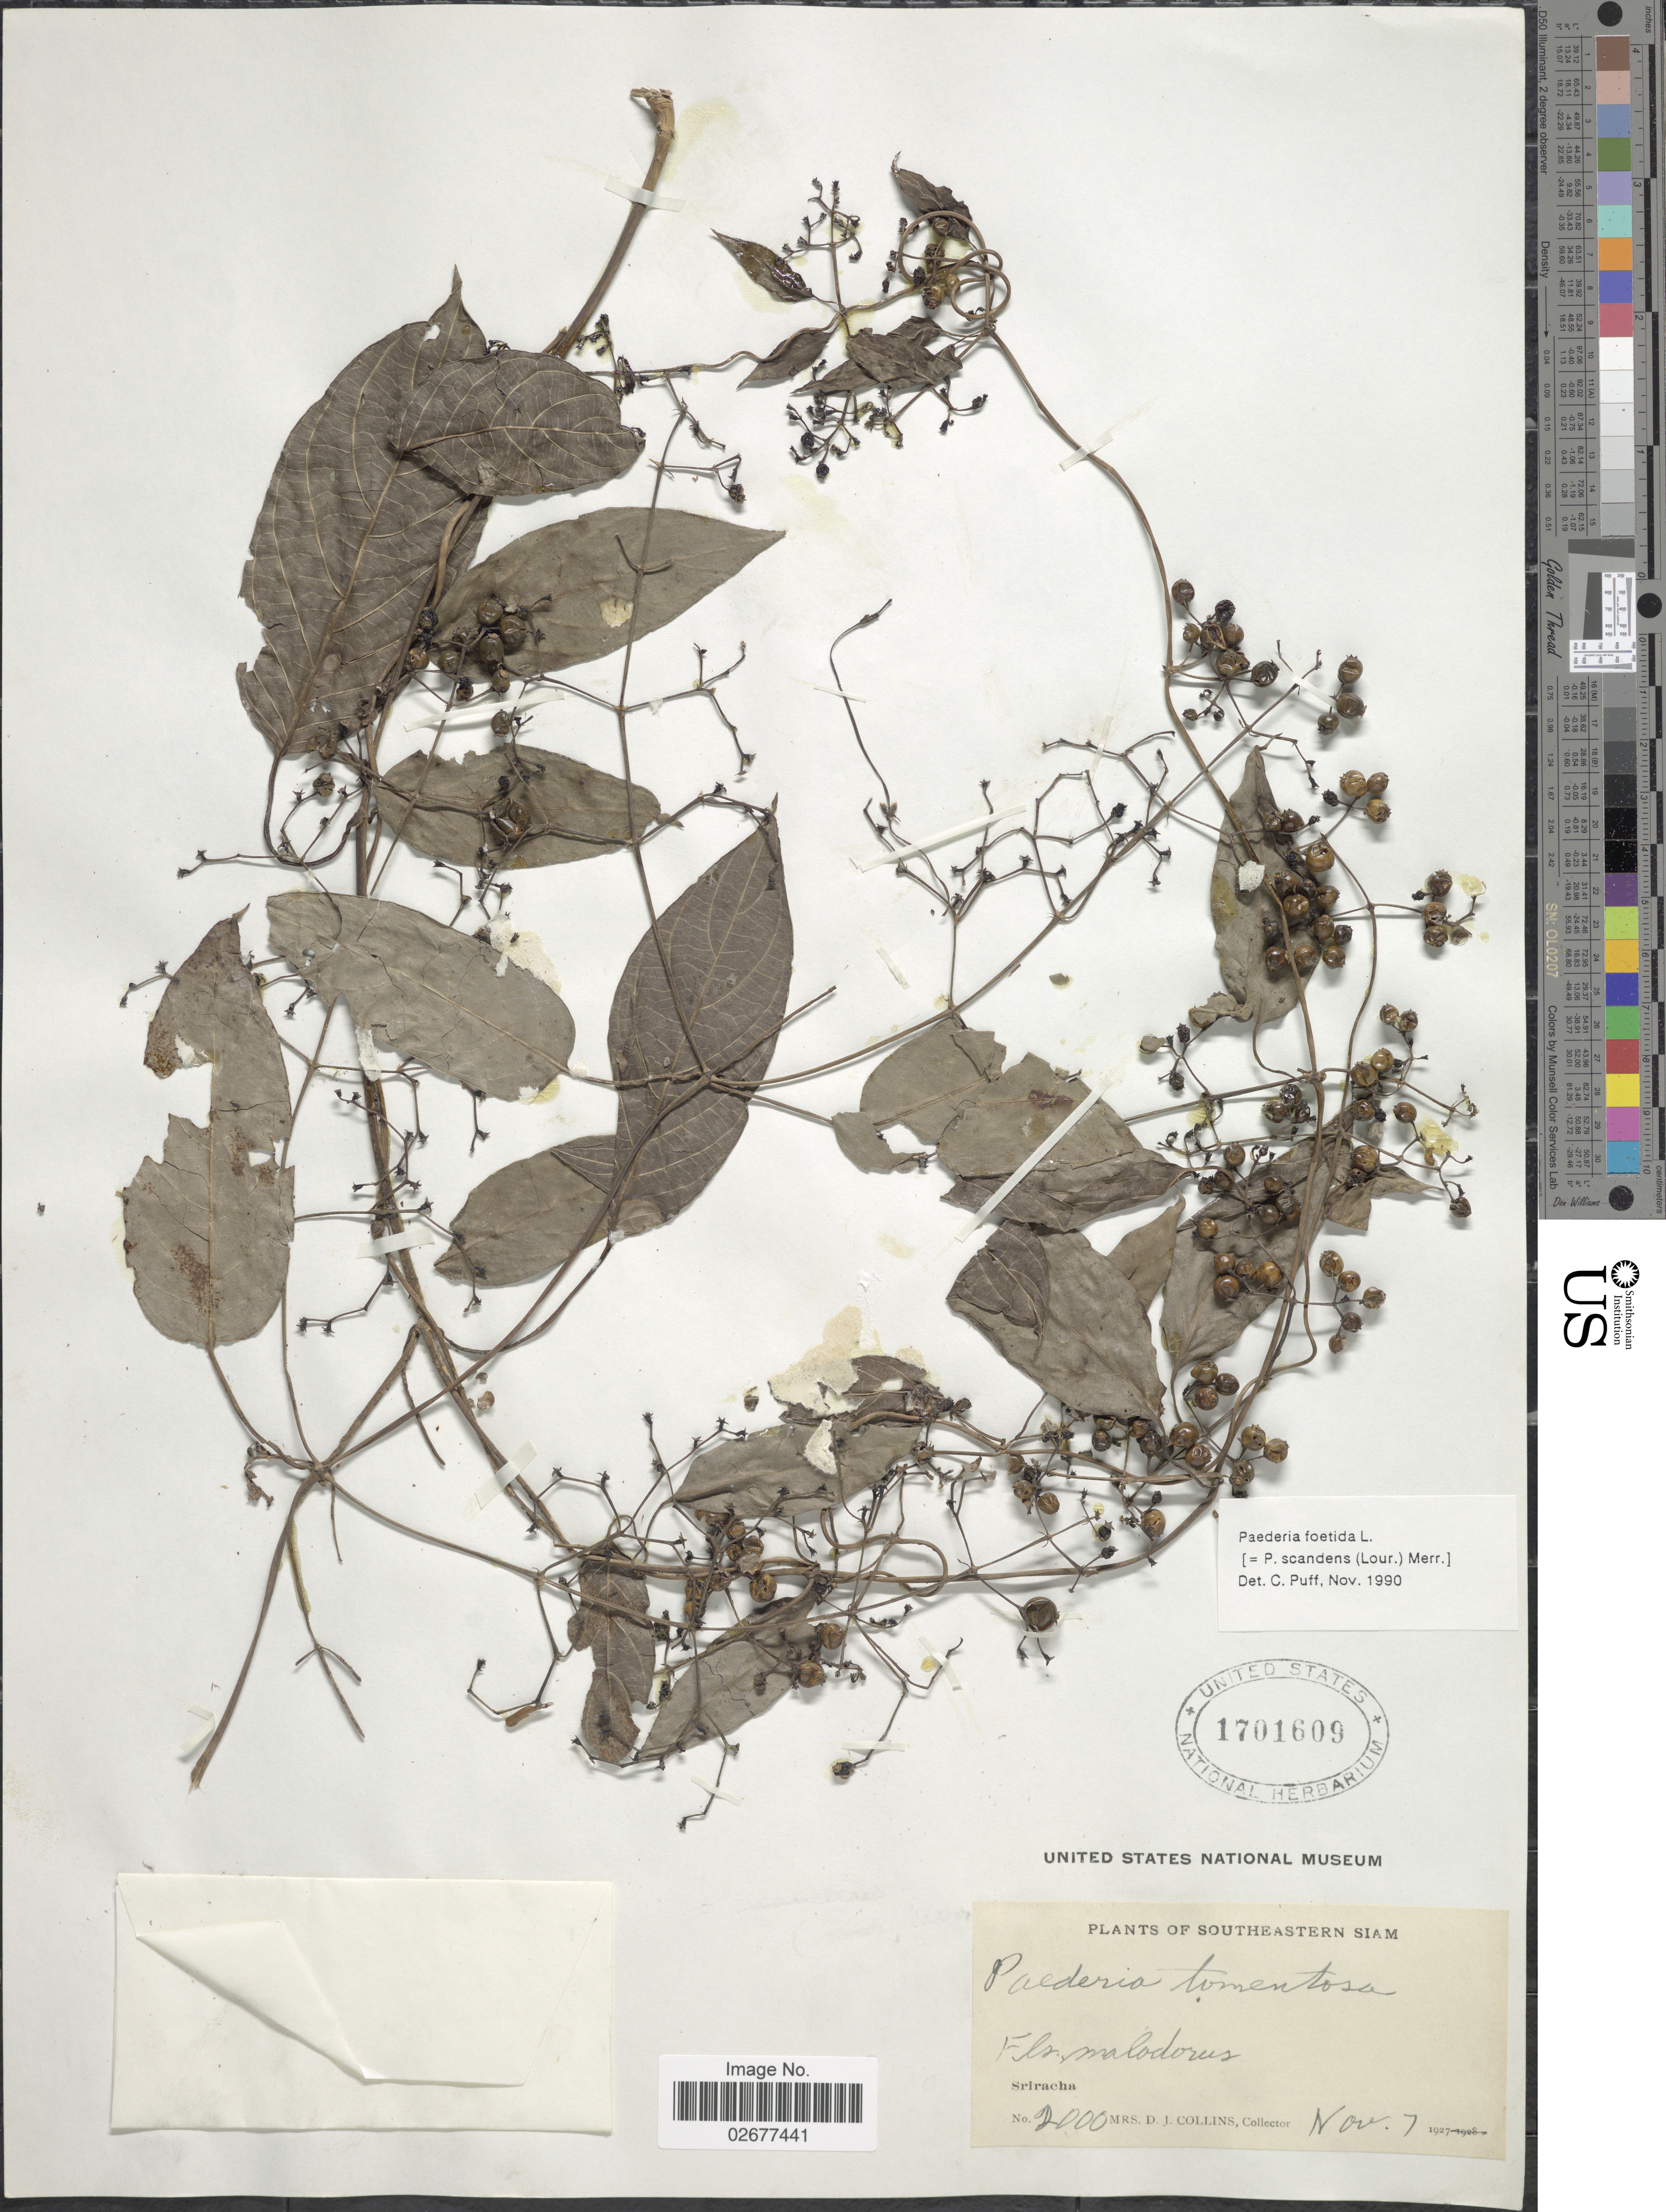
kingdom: Plantae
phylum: Tracheophyta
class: Magnoliopsida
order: Gentianales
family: Rubiaceae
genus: Paederia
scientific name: Paederia foetida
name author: L.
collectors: Mrs. D. J. Collins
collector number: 2000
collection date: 1927-11-07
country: Thailand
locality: Southeastern Siam. Sriracha.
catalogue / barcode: US 1401609